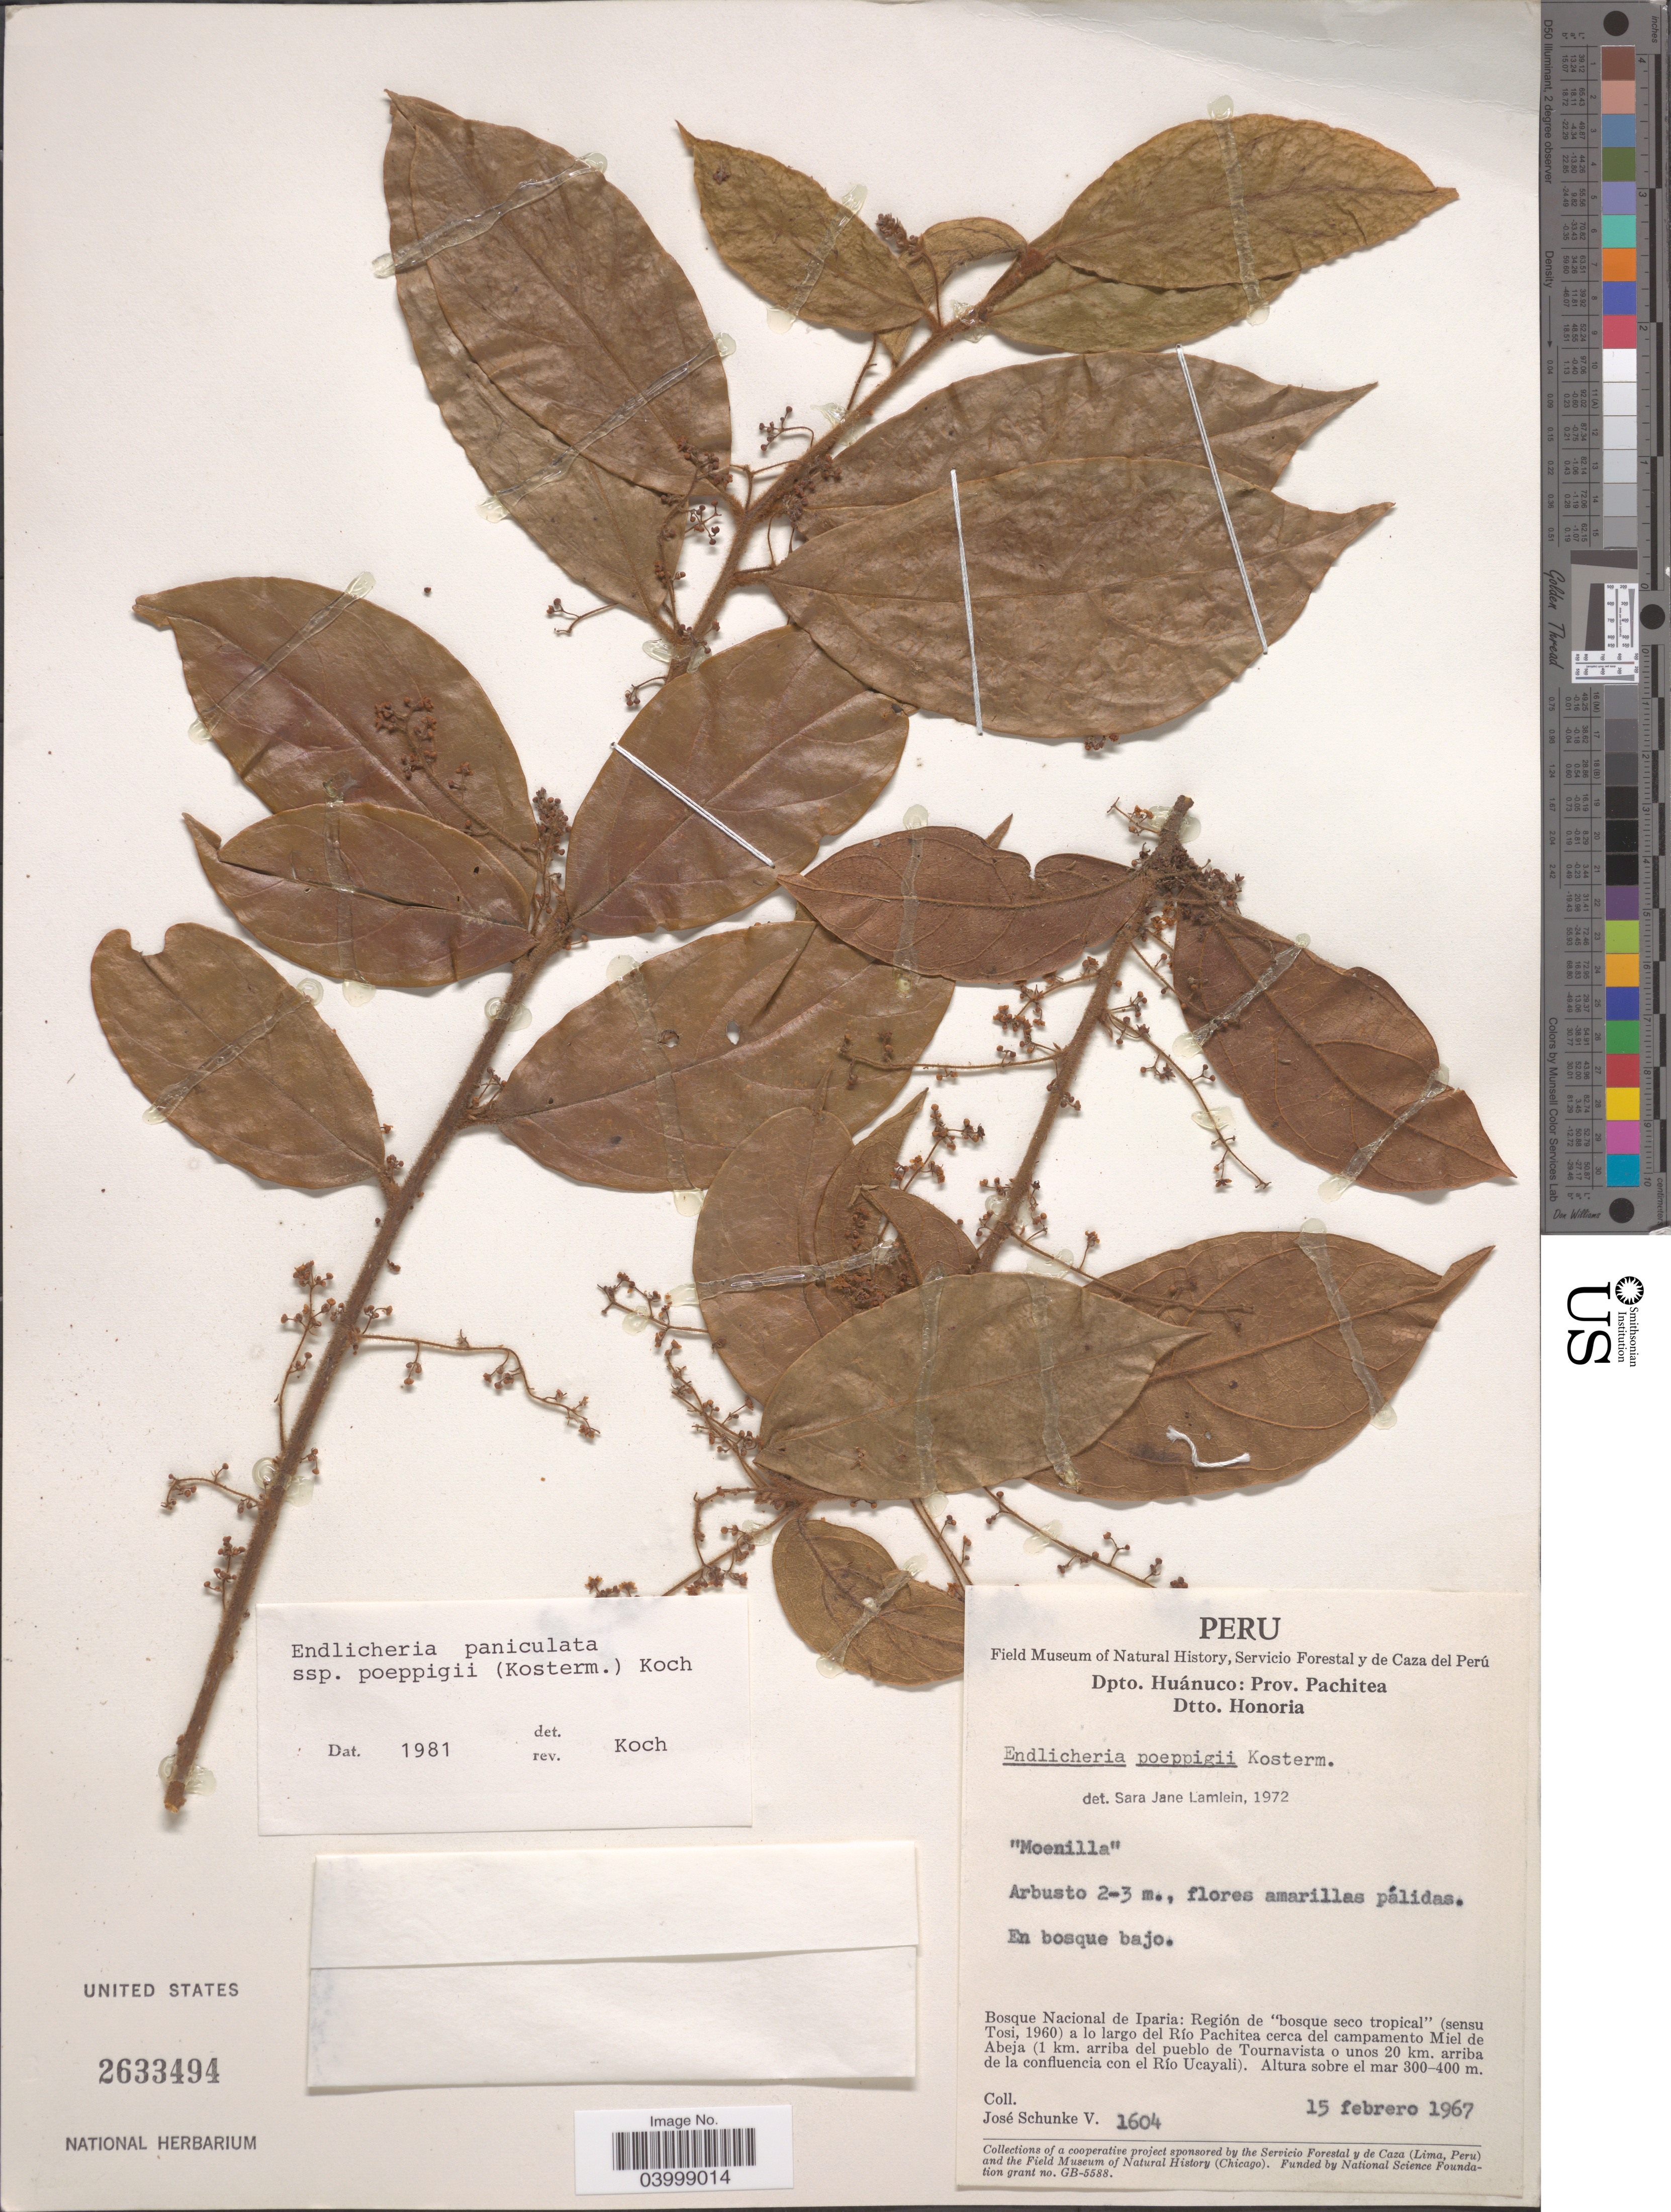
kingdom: Plantae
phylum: Tracheophyta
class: Magnoliopsida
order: Laurales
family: Lauraceae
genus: Endlicheria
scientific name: Endlicheria paniculata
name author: (Spreng.) J.F. Macbr.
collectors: J. Schunke Vigo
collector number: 1604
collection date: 1967-02-15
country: Peru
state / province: Huánuco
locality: Dpto. Huánuco: Prov. Pachitea. Dtto. Honoria. Bosque Nacional de Iparia: Región de "bosque seco tropical" (Sensu Tosi, 1960) a lo largo del Río Pachitea cerca del campamento Miel de Abeja (1 km. arriba del pueblo de Tournavista o unos 20 km. arriba de la confluencia con el Río Ucayali).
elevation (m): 300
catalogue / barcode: US 2633494